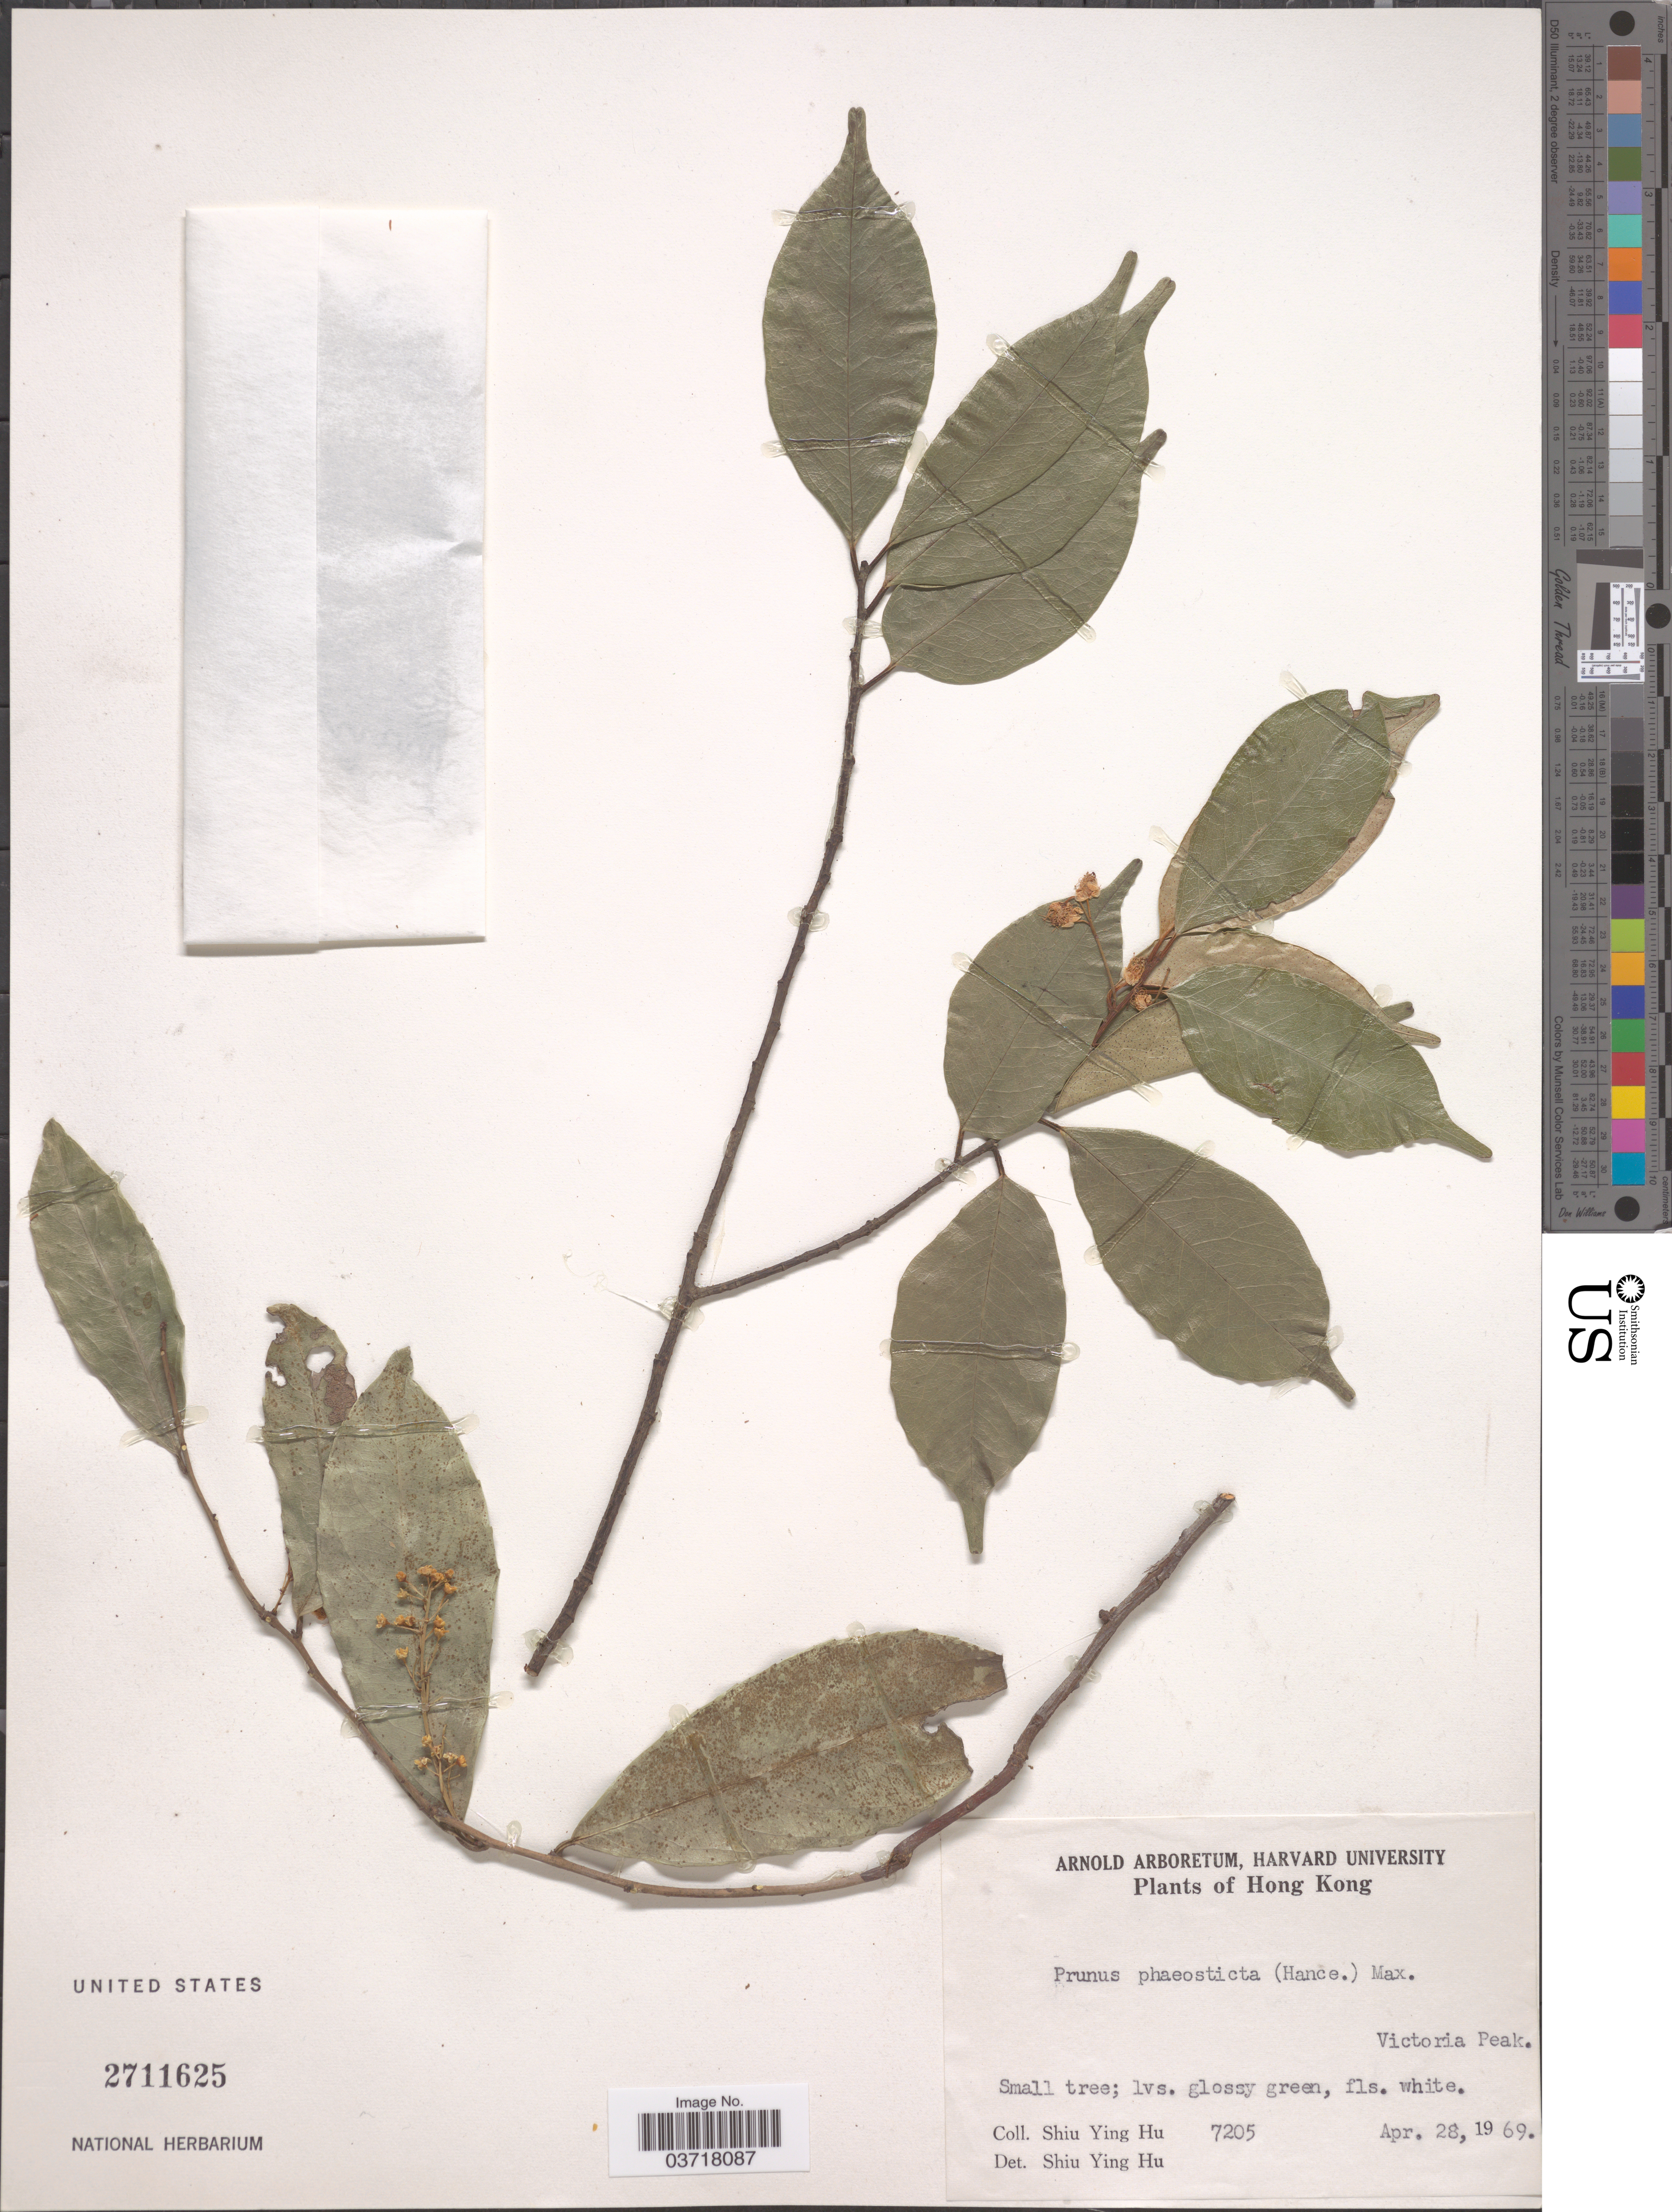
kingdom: Plantae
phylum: Tracheophyta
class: Magnoliopsida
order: Rosales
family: Rosaceae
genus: Prunus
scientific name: Prunus phaeosticta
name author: (Hance) Maxim.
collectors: S. Y. Hu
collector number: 7205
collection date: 1969-04-28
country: China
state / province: Hong Kong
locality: Victoria Peak.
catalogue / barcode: US 2711625